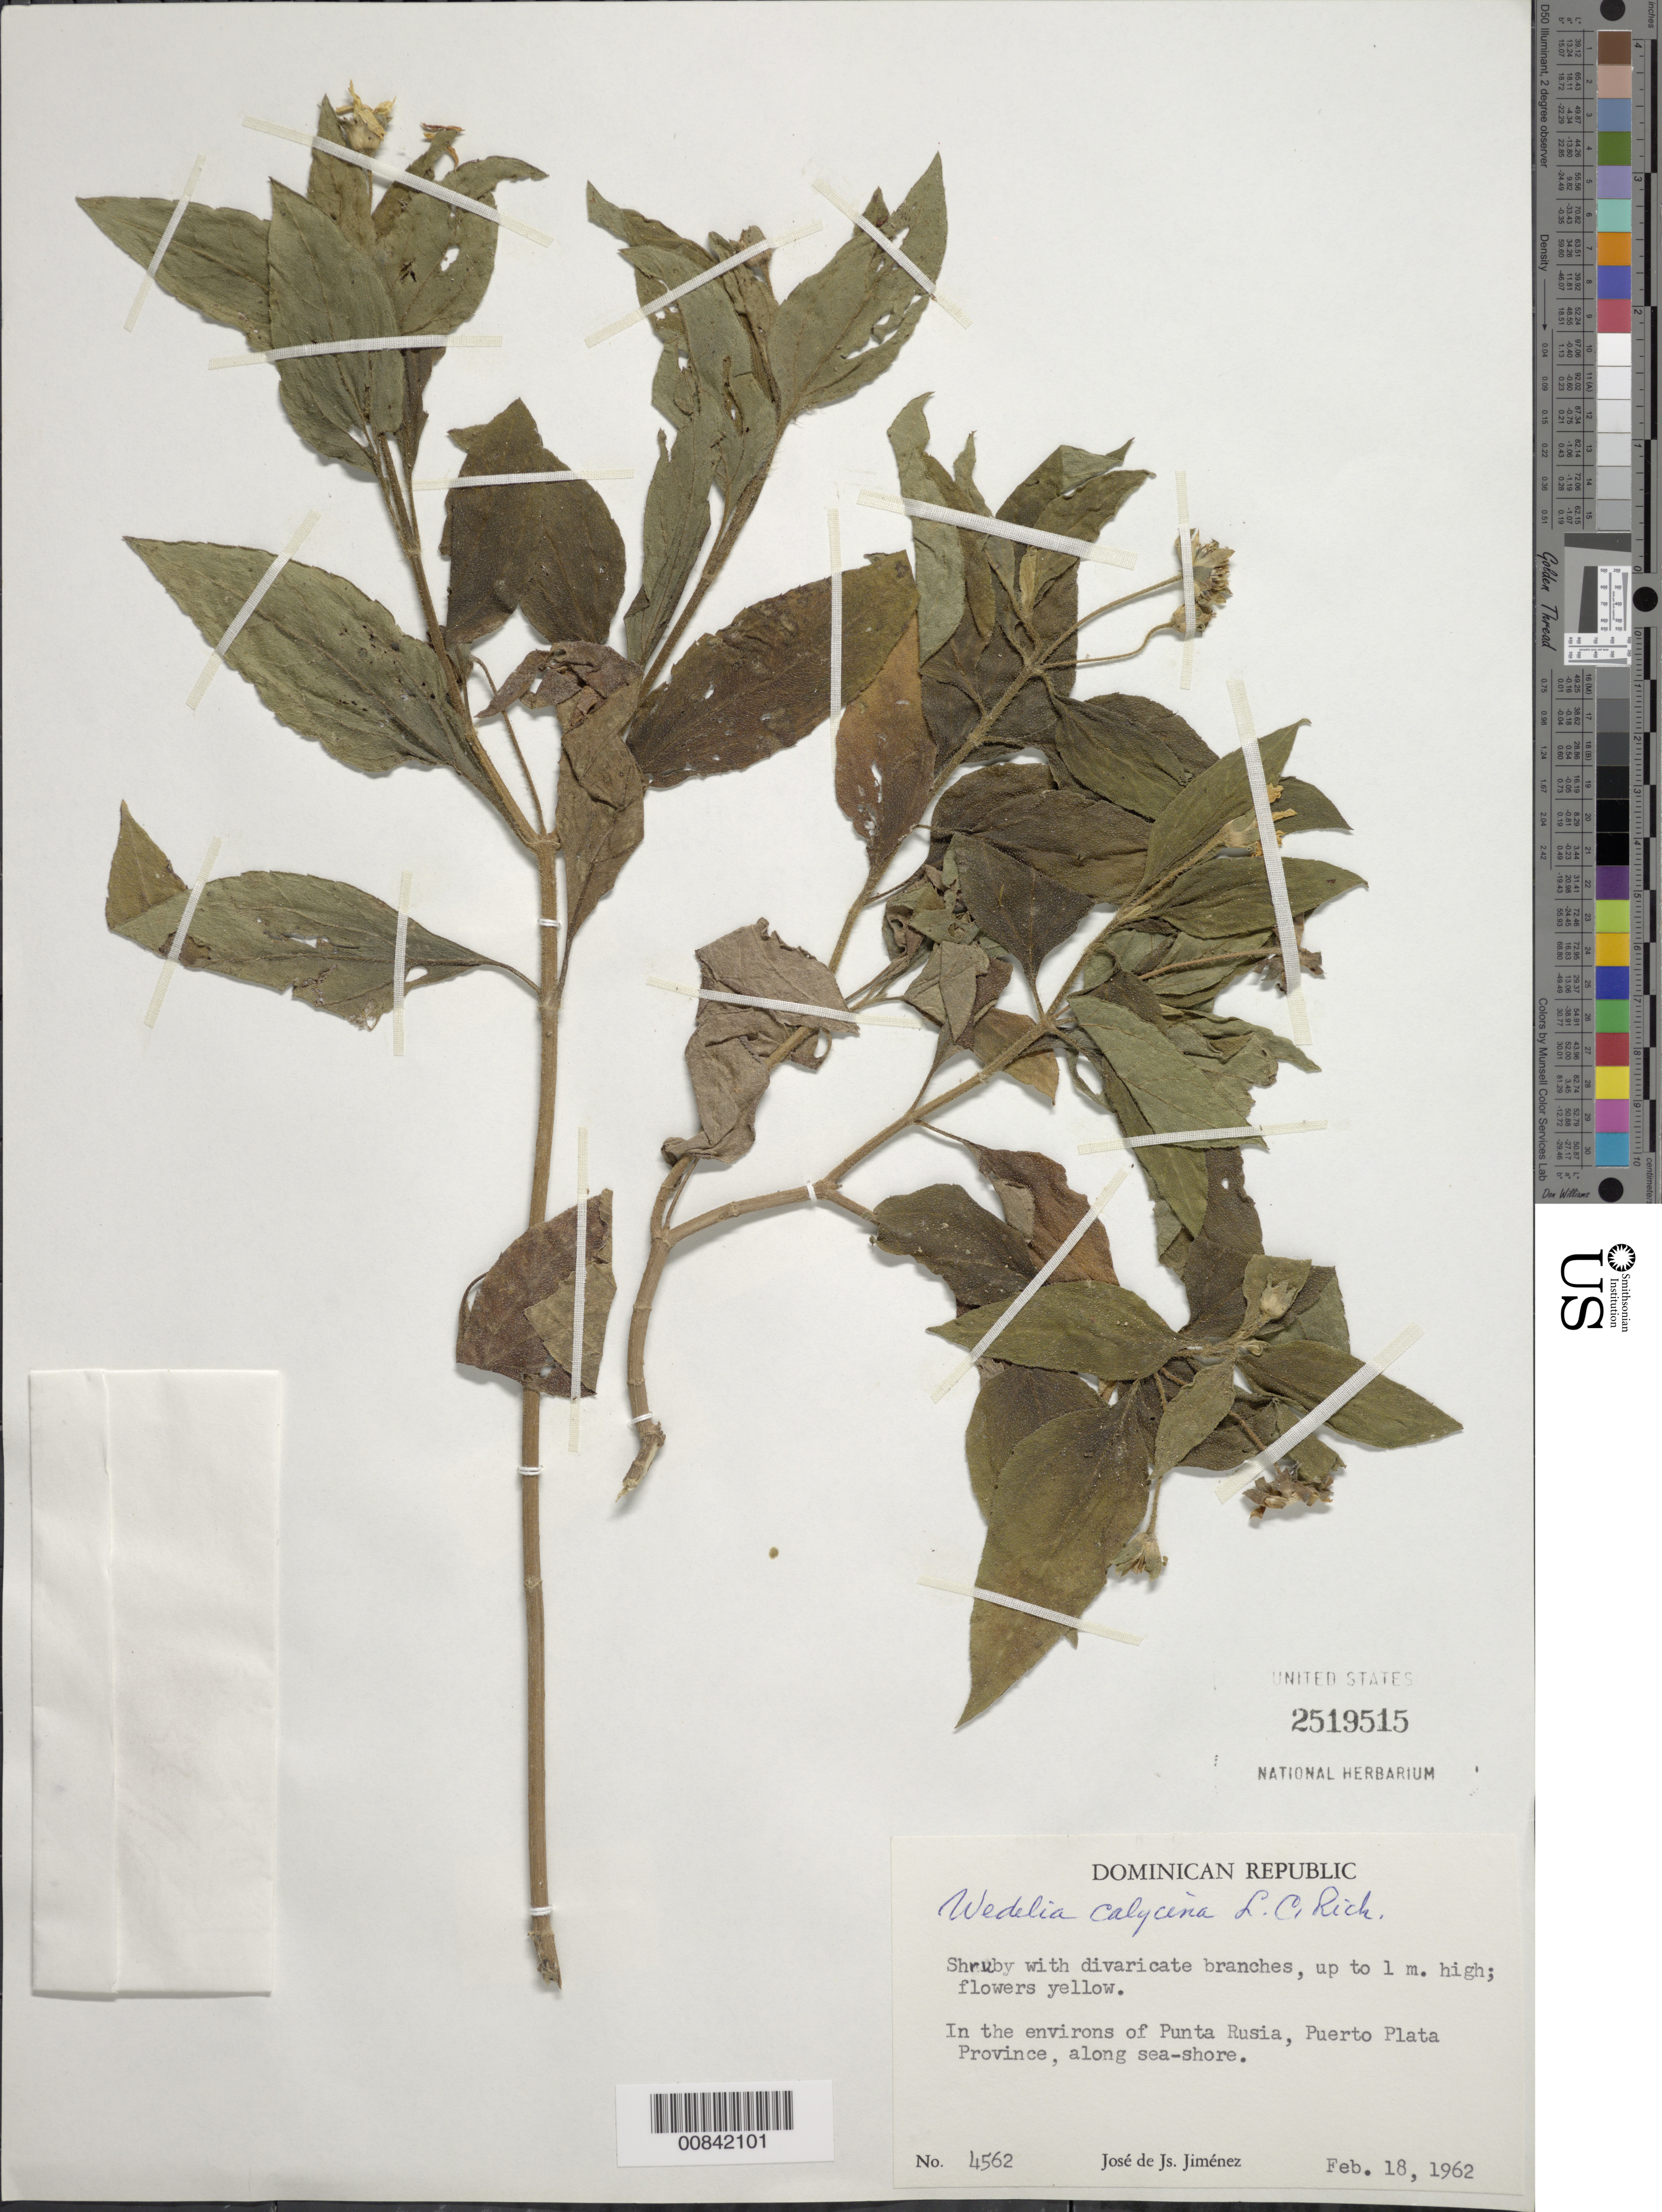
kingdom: Plantae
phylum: Tracheophyta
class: Magnoliopsida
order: Asterales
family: Asteraceae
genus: Wedelia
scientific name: Wedelia calycina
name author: Rich.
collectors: J. J. Jiménez Almonte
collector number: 4562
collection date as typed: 18 Feb 1962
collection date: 1962-02-18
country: Dominican Republic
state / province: Puerto Plata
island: Hispaniola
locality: In the environms of Punta Rusia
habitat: Along sea-shore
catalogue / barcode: US 2519515